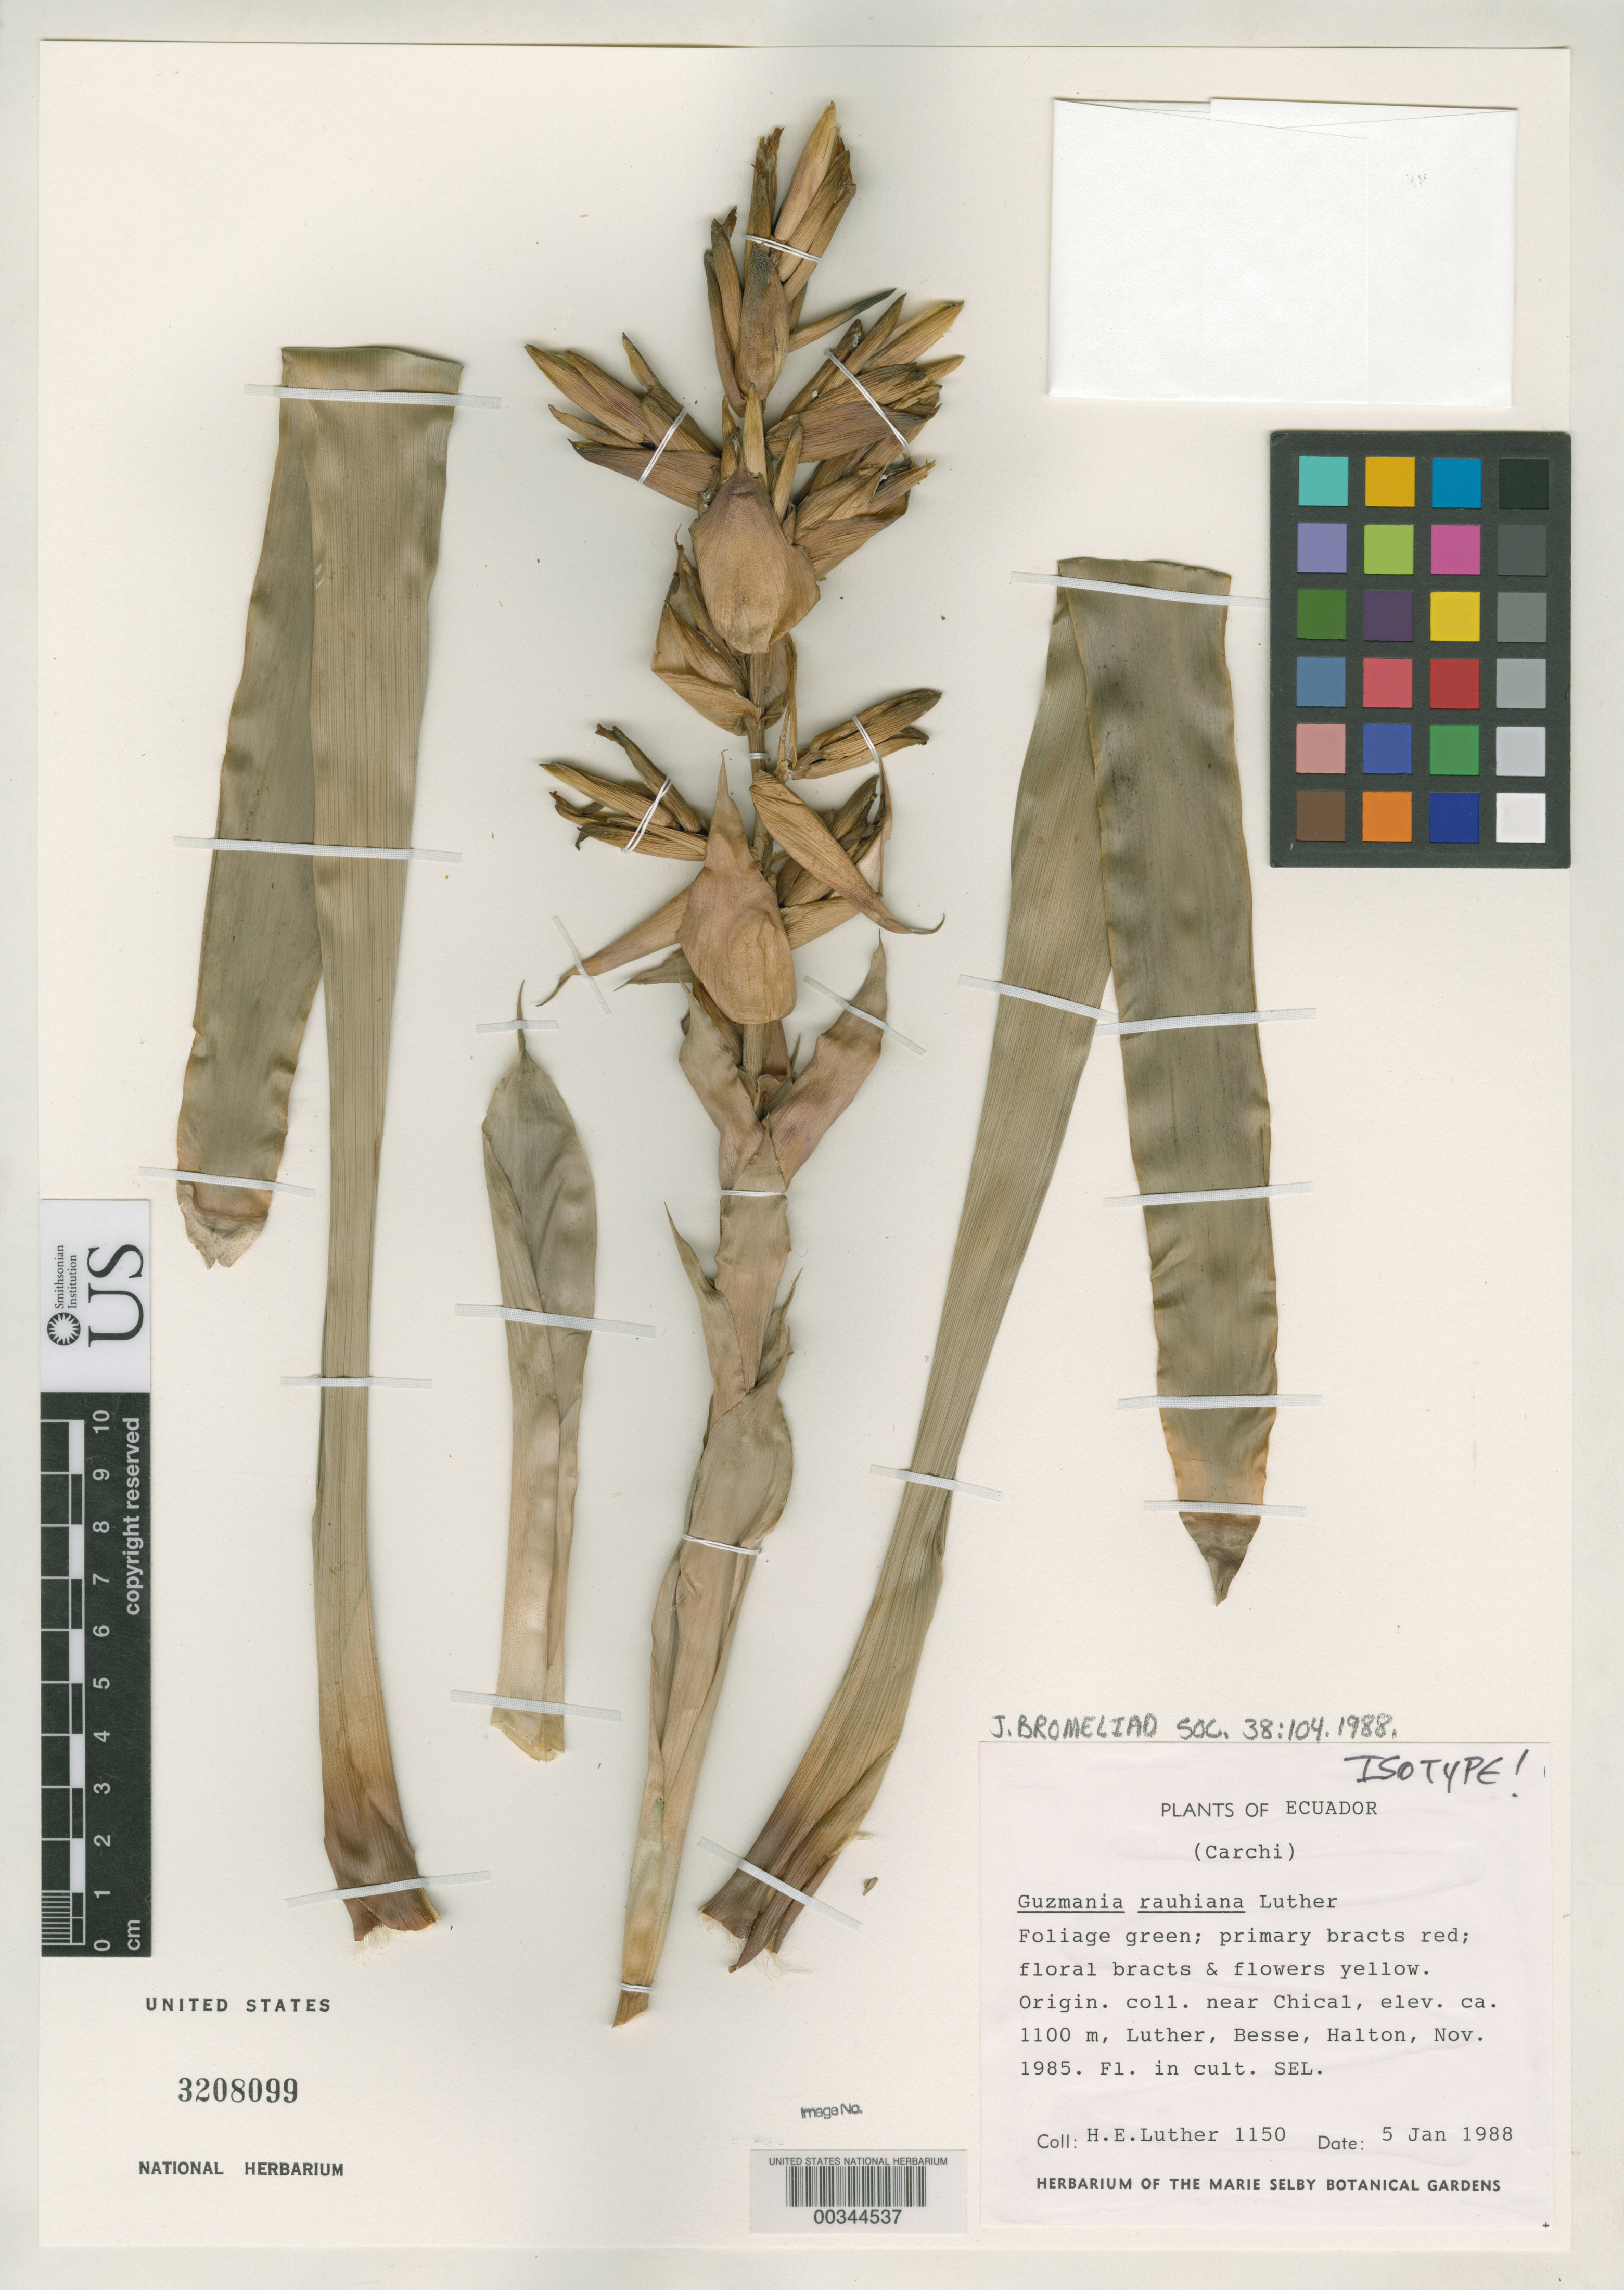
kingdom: Plantae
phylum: Tracheophyta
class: Liliopsida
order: Poales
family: Bromeliaceae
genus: Guzmania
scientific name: Guzmania rauhiana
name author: H. Luther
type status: Isotype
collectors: Harry E. Luther, Libby Besse, J. Halton & W. J. Kress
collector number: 1150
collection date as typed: Nov 1985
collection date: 1985-11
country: Ecuador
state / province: Carchi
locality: Near Chical.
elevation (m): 1100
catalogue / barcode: US 3208099